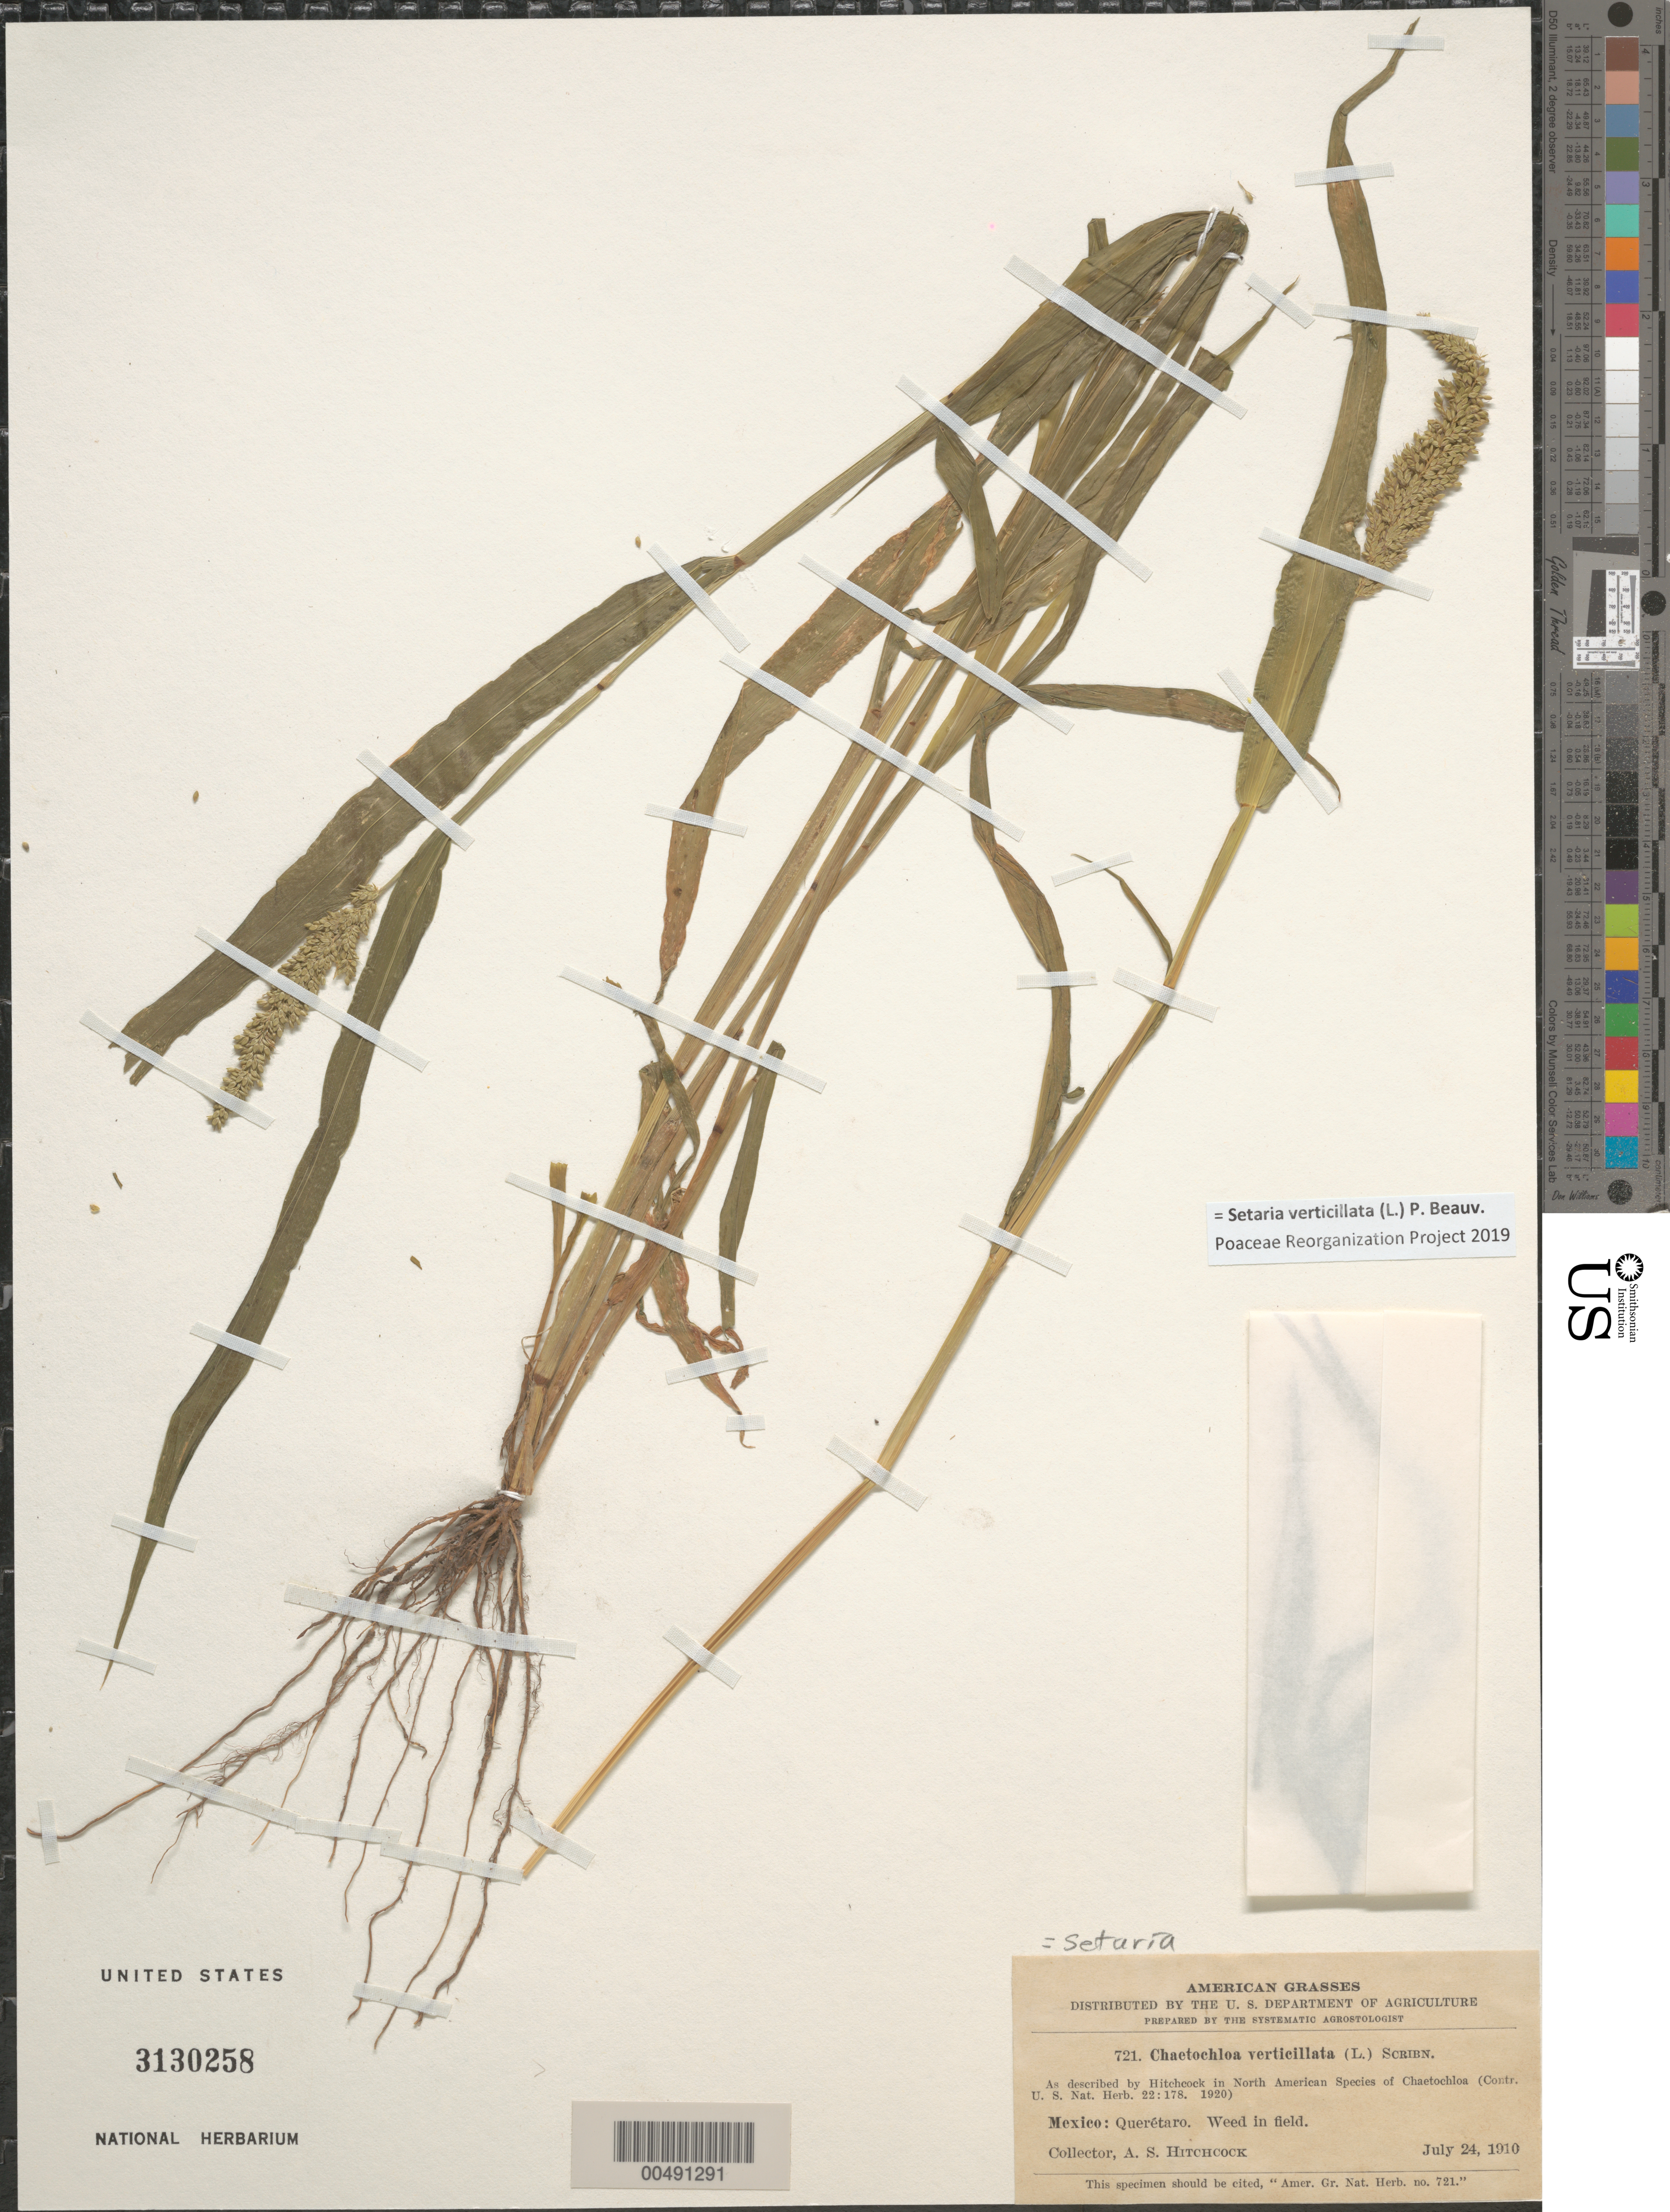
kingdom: Plantae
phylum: Tracheophyta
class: Liliopsida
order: Poales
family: Poaceae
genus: Setaria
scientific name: Setaria verticillata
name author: (L.) P. Beauv.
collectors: A. S. Hitchcock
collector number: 721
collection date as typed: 24 Jul 1910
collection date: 1910-07-24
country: Mexico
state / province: Quintana Roo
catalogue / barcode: US 3130258